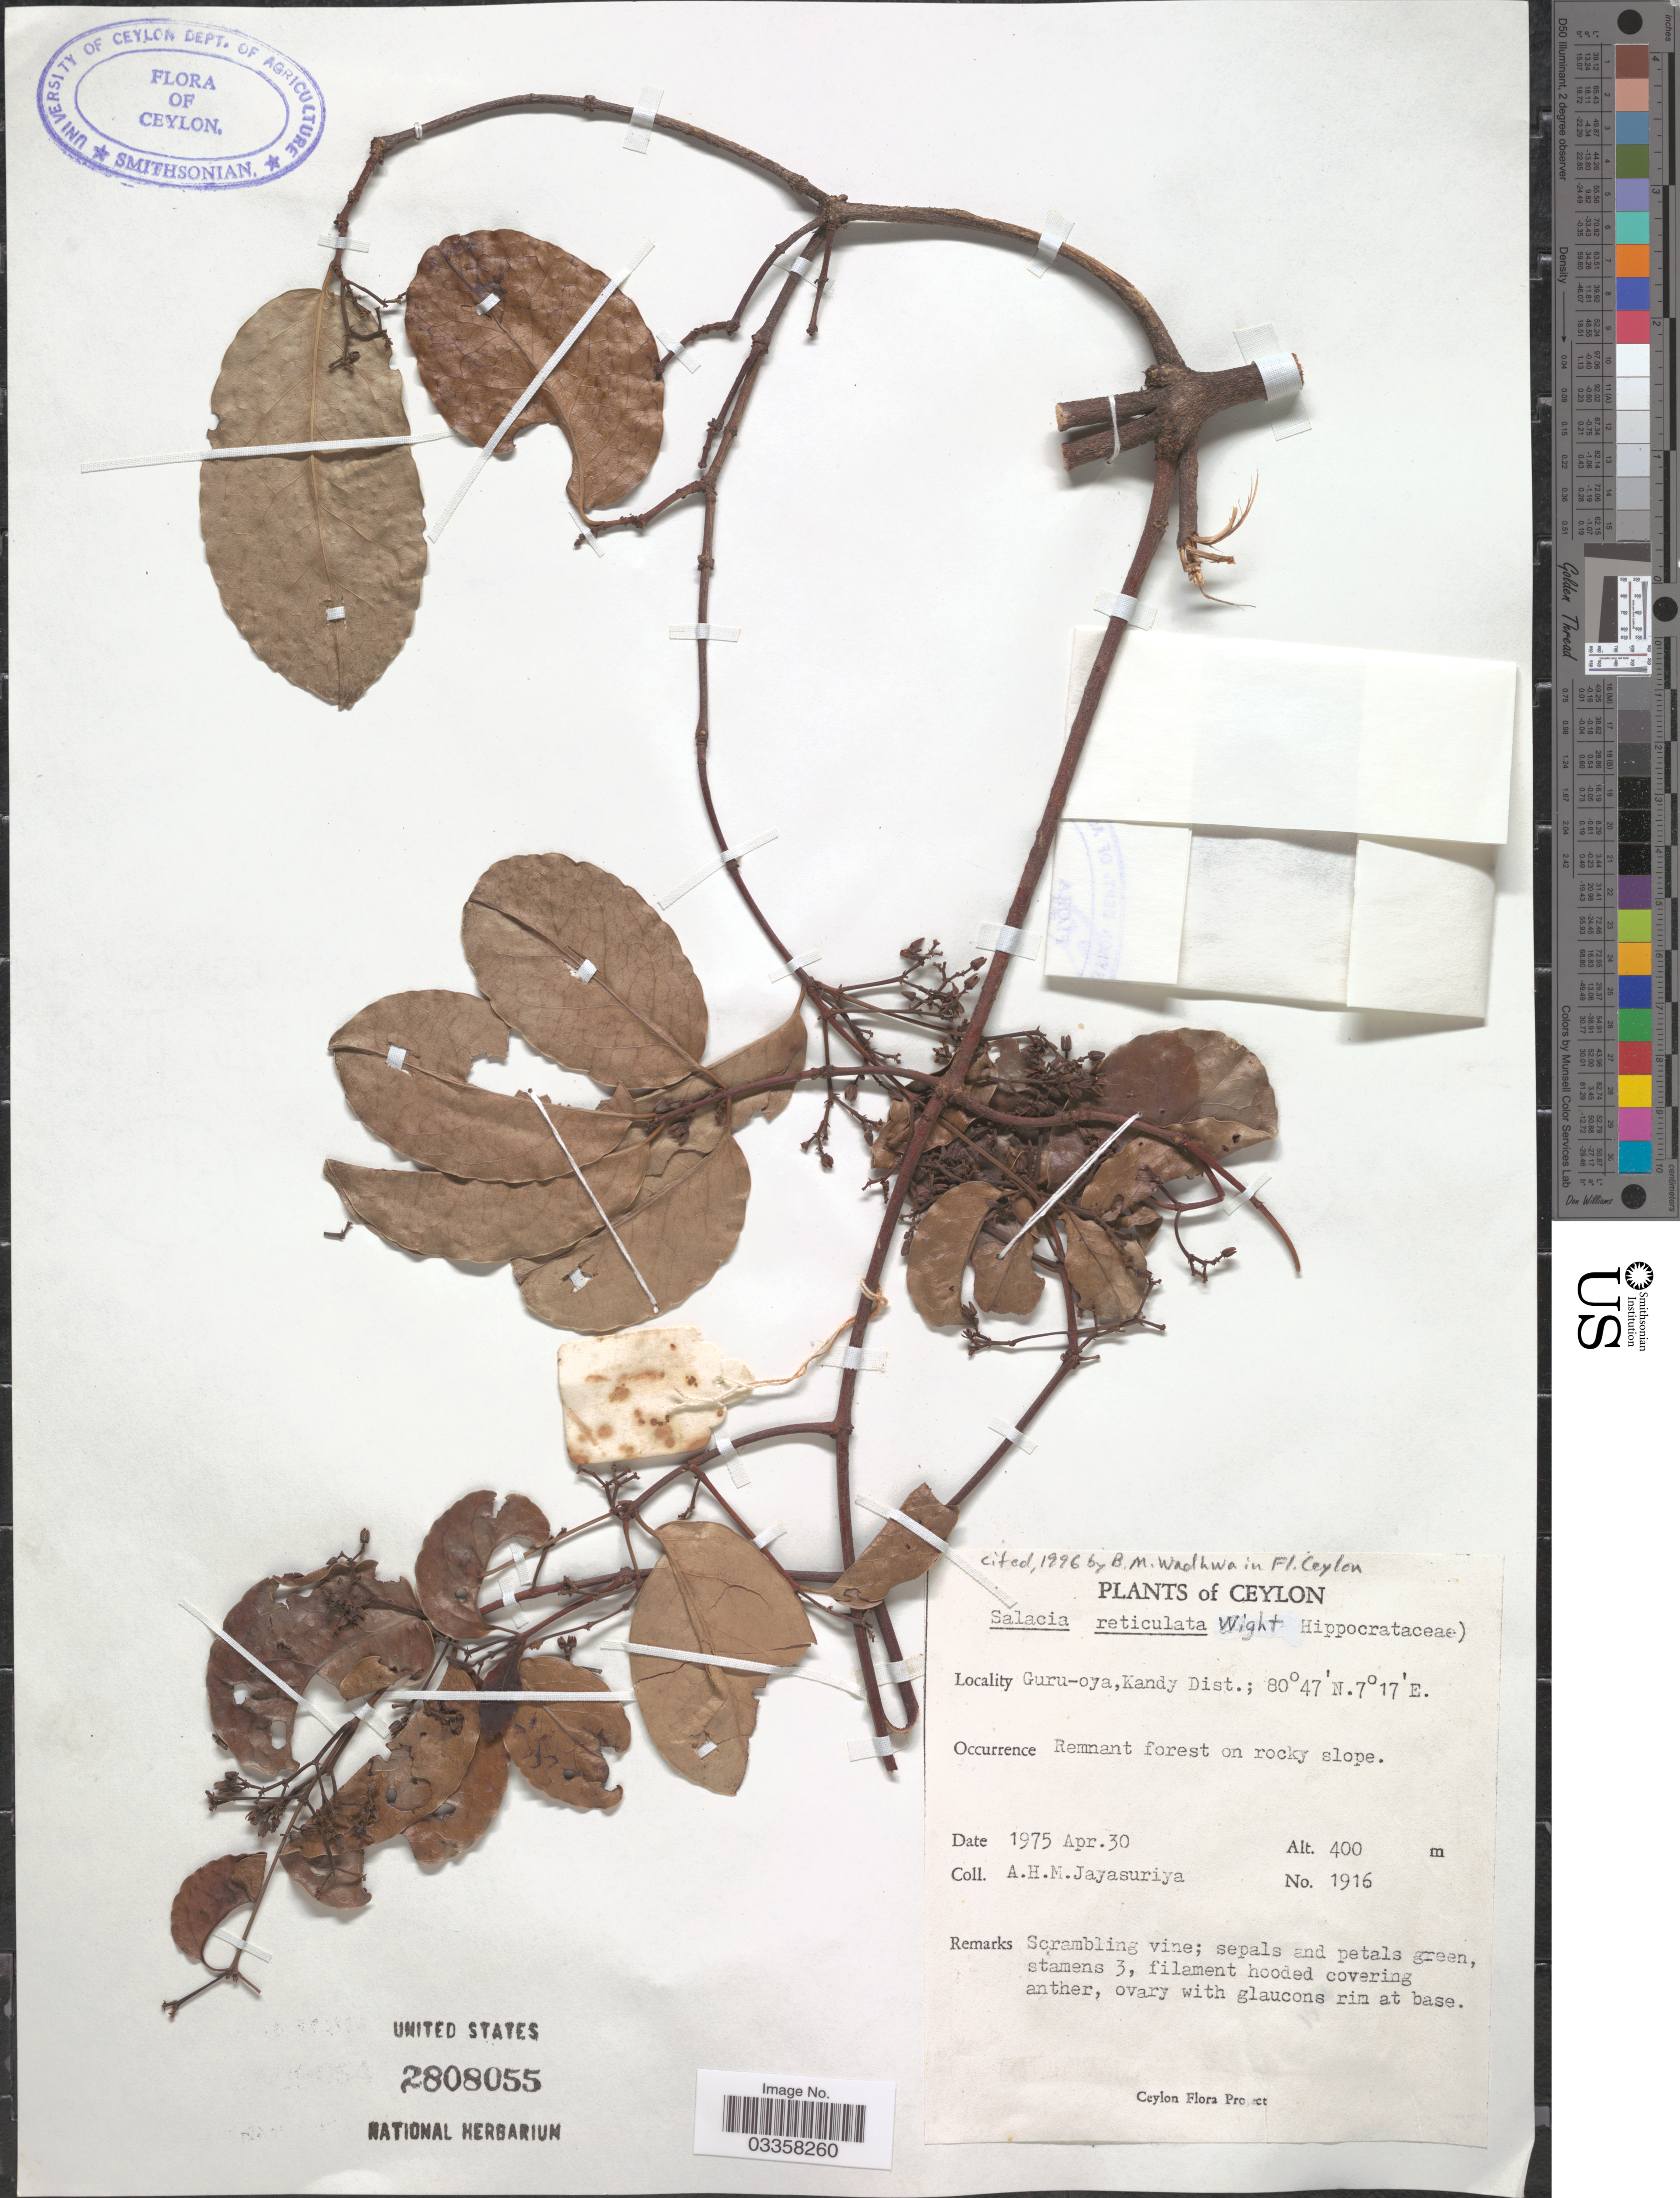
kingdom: Plantae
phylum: Tracheophyta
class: Magnoliopsida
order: Celastrales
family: Celastraceae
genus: Salacia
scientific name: Salacia reticulata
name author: Wight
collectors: A. H. Jayasuriya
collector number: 1916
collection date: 1975-04-30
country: Sri Lanka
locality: Ceylon. Guru-oya, Kandy Dist.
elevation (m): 400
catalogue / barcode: US 2808055